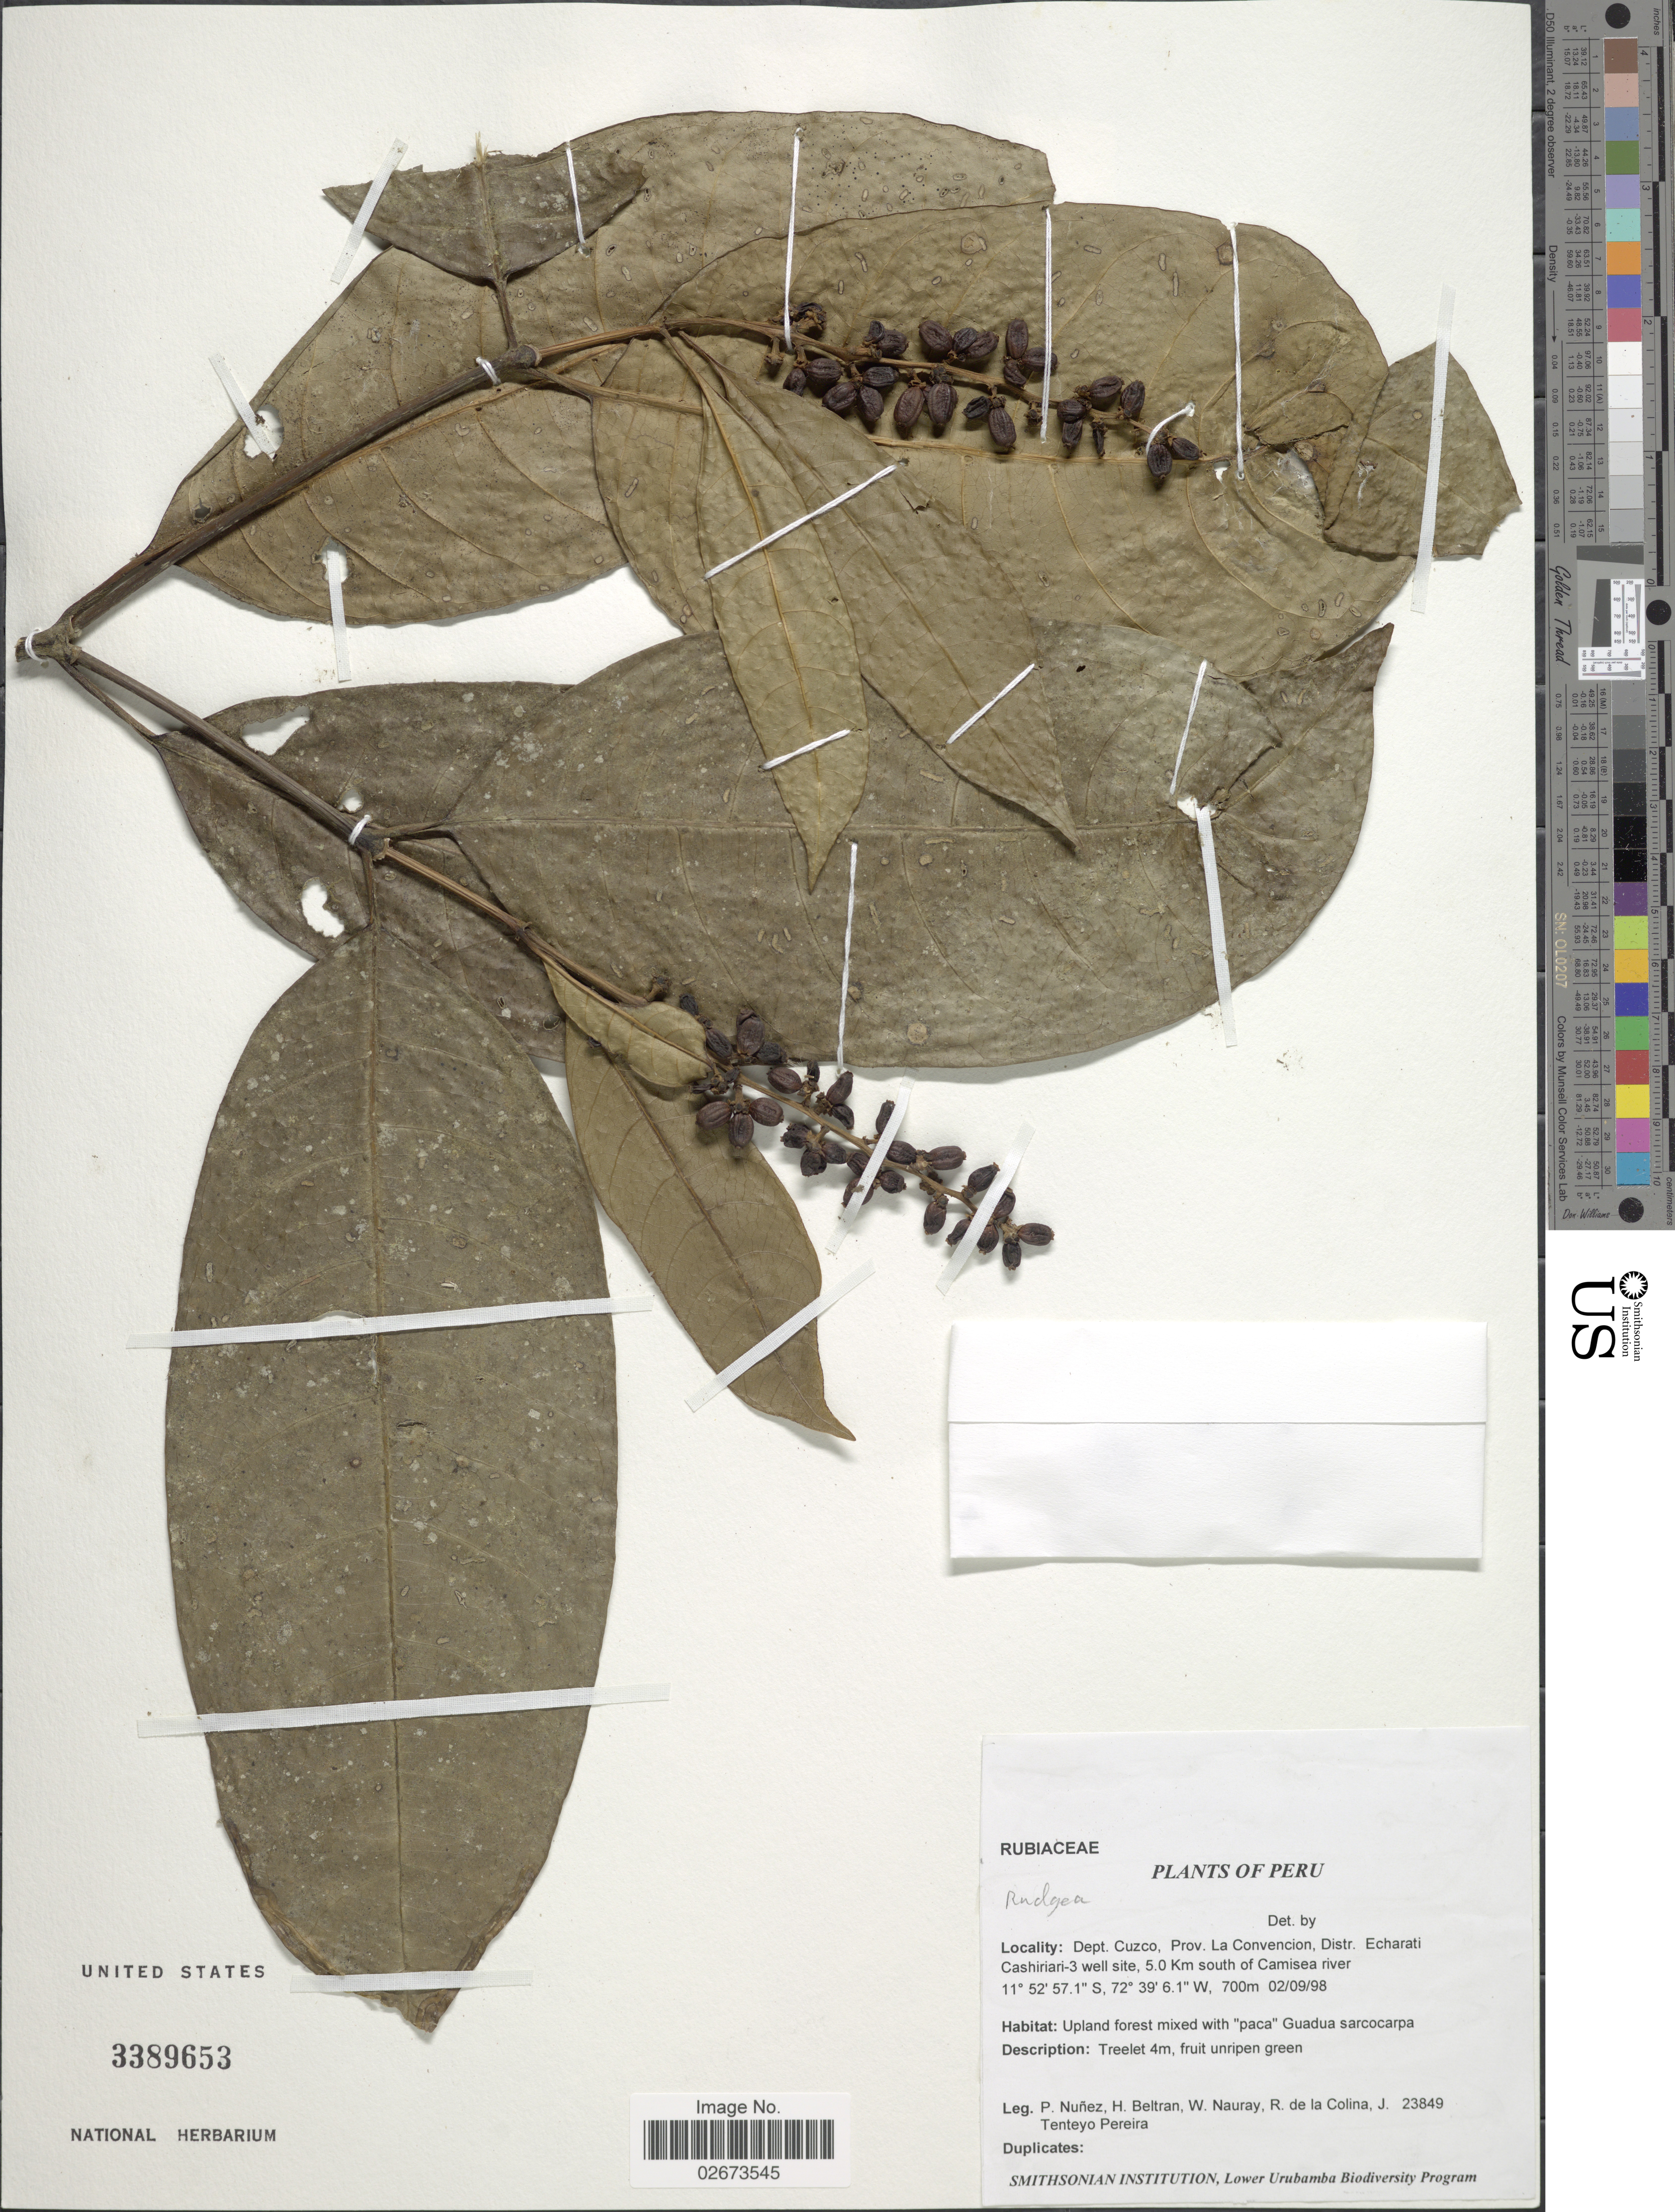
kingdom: Plantae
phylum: Tracheophyta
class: Magnoliopsida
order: Gentianales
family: Rubiaceae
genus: Rudgea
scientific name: Rudgea sp.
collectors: P. Nuñez V., H. Beltran, W. Nauray, R. de La Colina & J. T. Pereira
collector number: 23849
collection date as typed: Transcribed d/m/y: 2/9/98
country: Peru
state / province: Cusco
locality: Dept. Cuzco, prov. La Convencion, Distr. Echarati Cashiriari- 3 well site, 5.0 km south of Camisea River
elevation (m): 700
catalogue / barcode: US 3389653